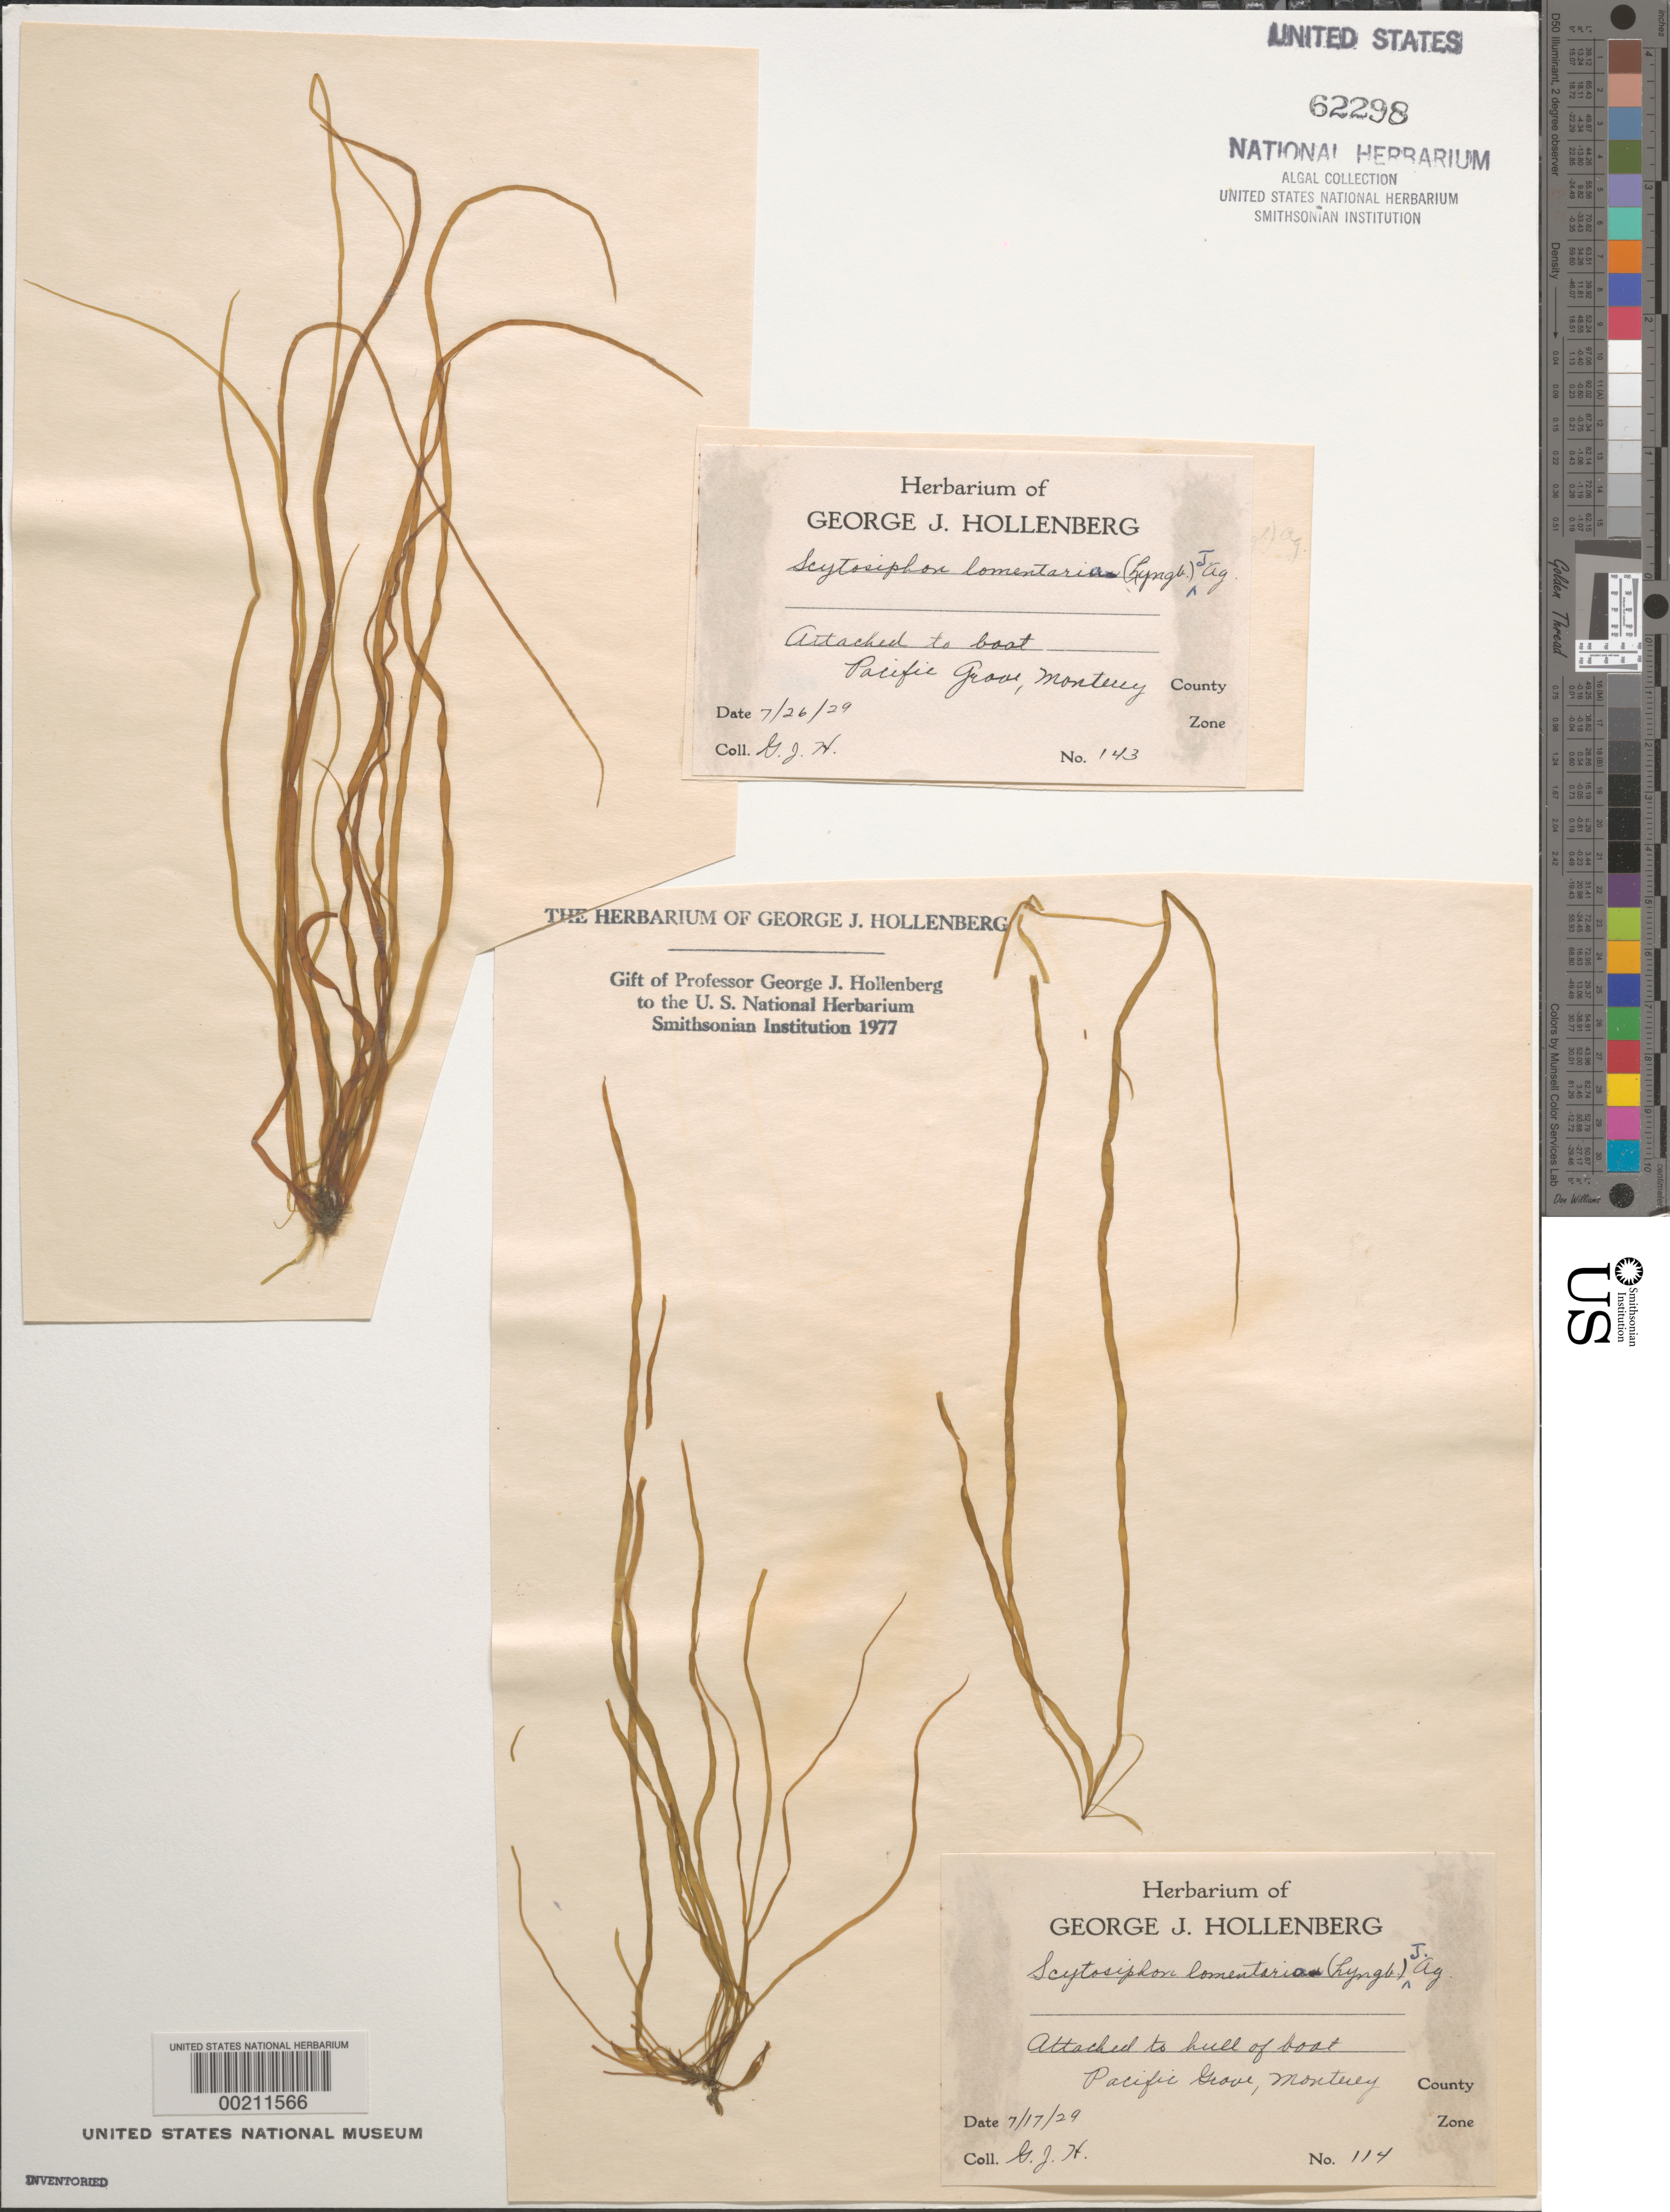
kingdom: Chromista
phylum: Ochrophyta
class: Phaeophyceae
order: Scytosiphonales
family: Scytosiphonaceae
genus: Scytosiphon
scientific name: Scytosiphon lomentaria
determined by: Hollenberg, George J.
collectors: G. Hollenberg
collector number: GJH 114 & GJH 143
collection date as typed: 17 Jul 1929 AND 26 Jul 1929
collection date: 1929-07-17,1929-07-26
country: United States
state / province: California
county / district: Monterey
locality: Pacific Grove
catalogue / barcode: US 62298